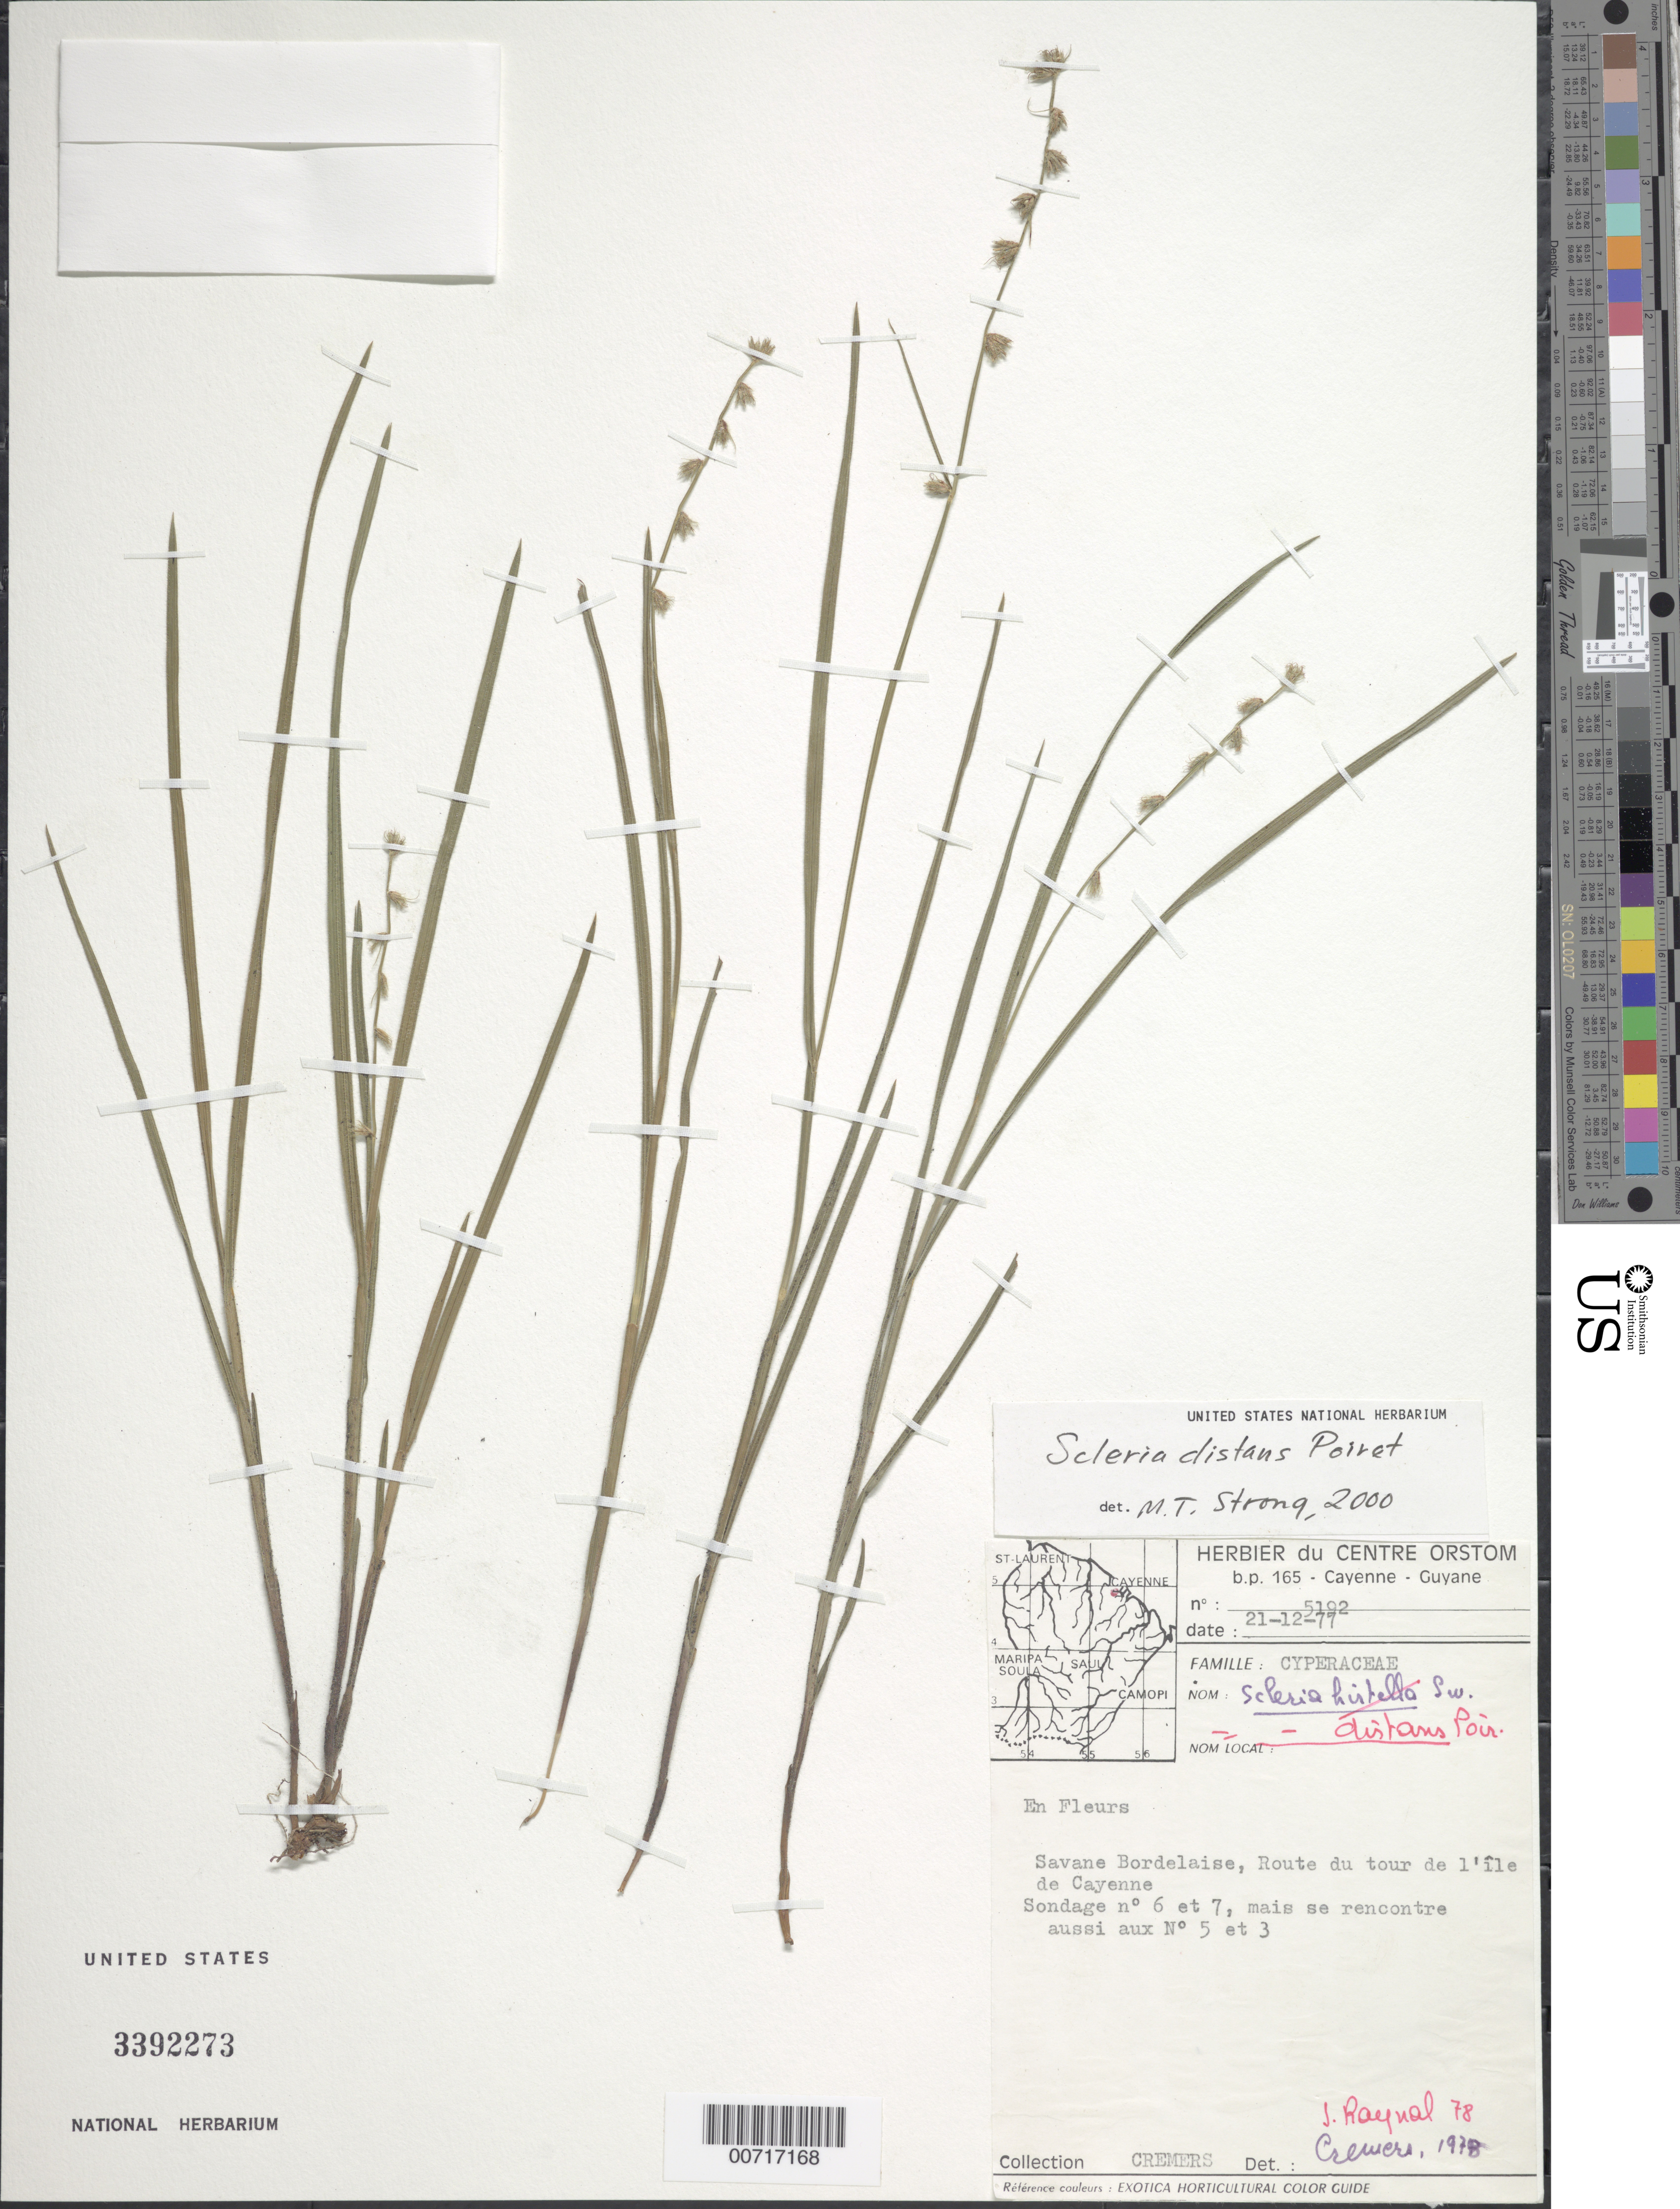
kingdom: Plantae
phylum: Tracheophyta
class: Liliopsida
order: Poales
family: Cyperaceae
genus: Scleria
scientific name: Scleria distans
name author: Poir.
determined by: Strong, M. T., (US), Smithsonian Institution - National Museum of Natural History (UNITED STATES)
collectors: G. Cremers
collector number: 5192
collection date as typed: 21-Dec-77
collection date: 1977-12-21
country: French Guiana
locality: Savane Bordelaise, route du tour de l'Ile SW de Cayenne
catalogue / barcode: US 3392273